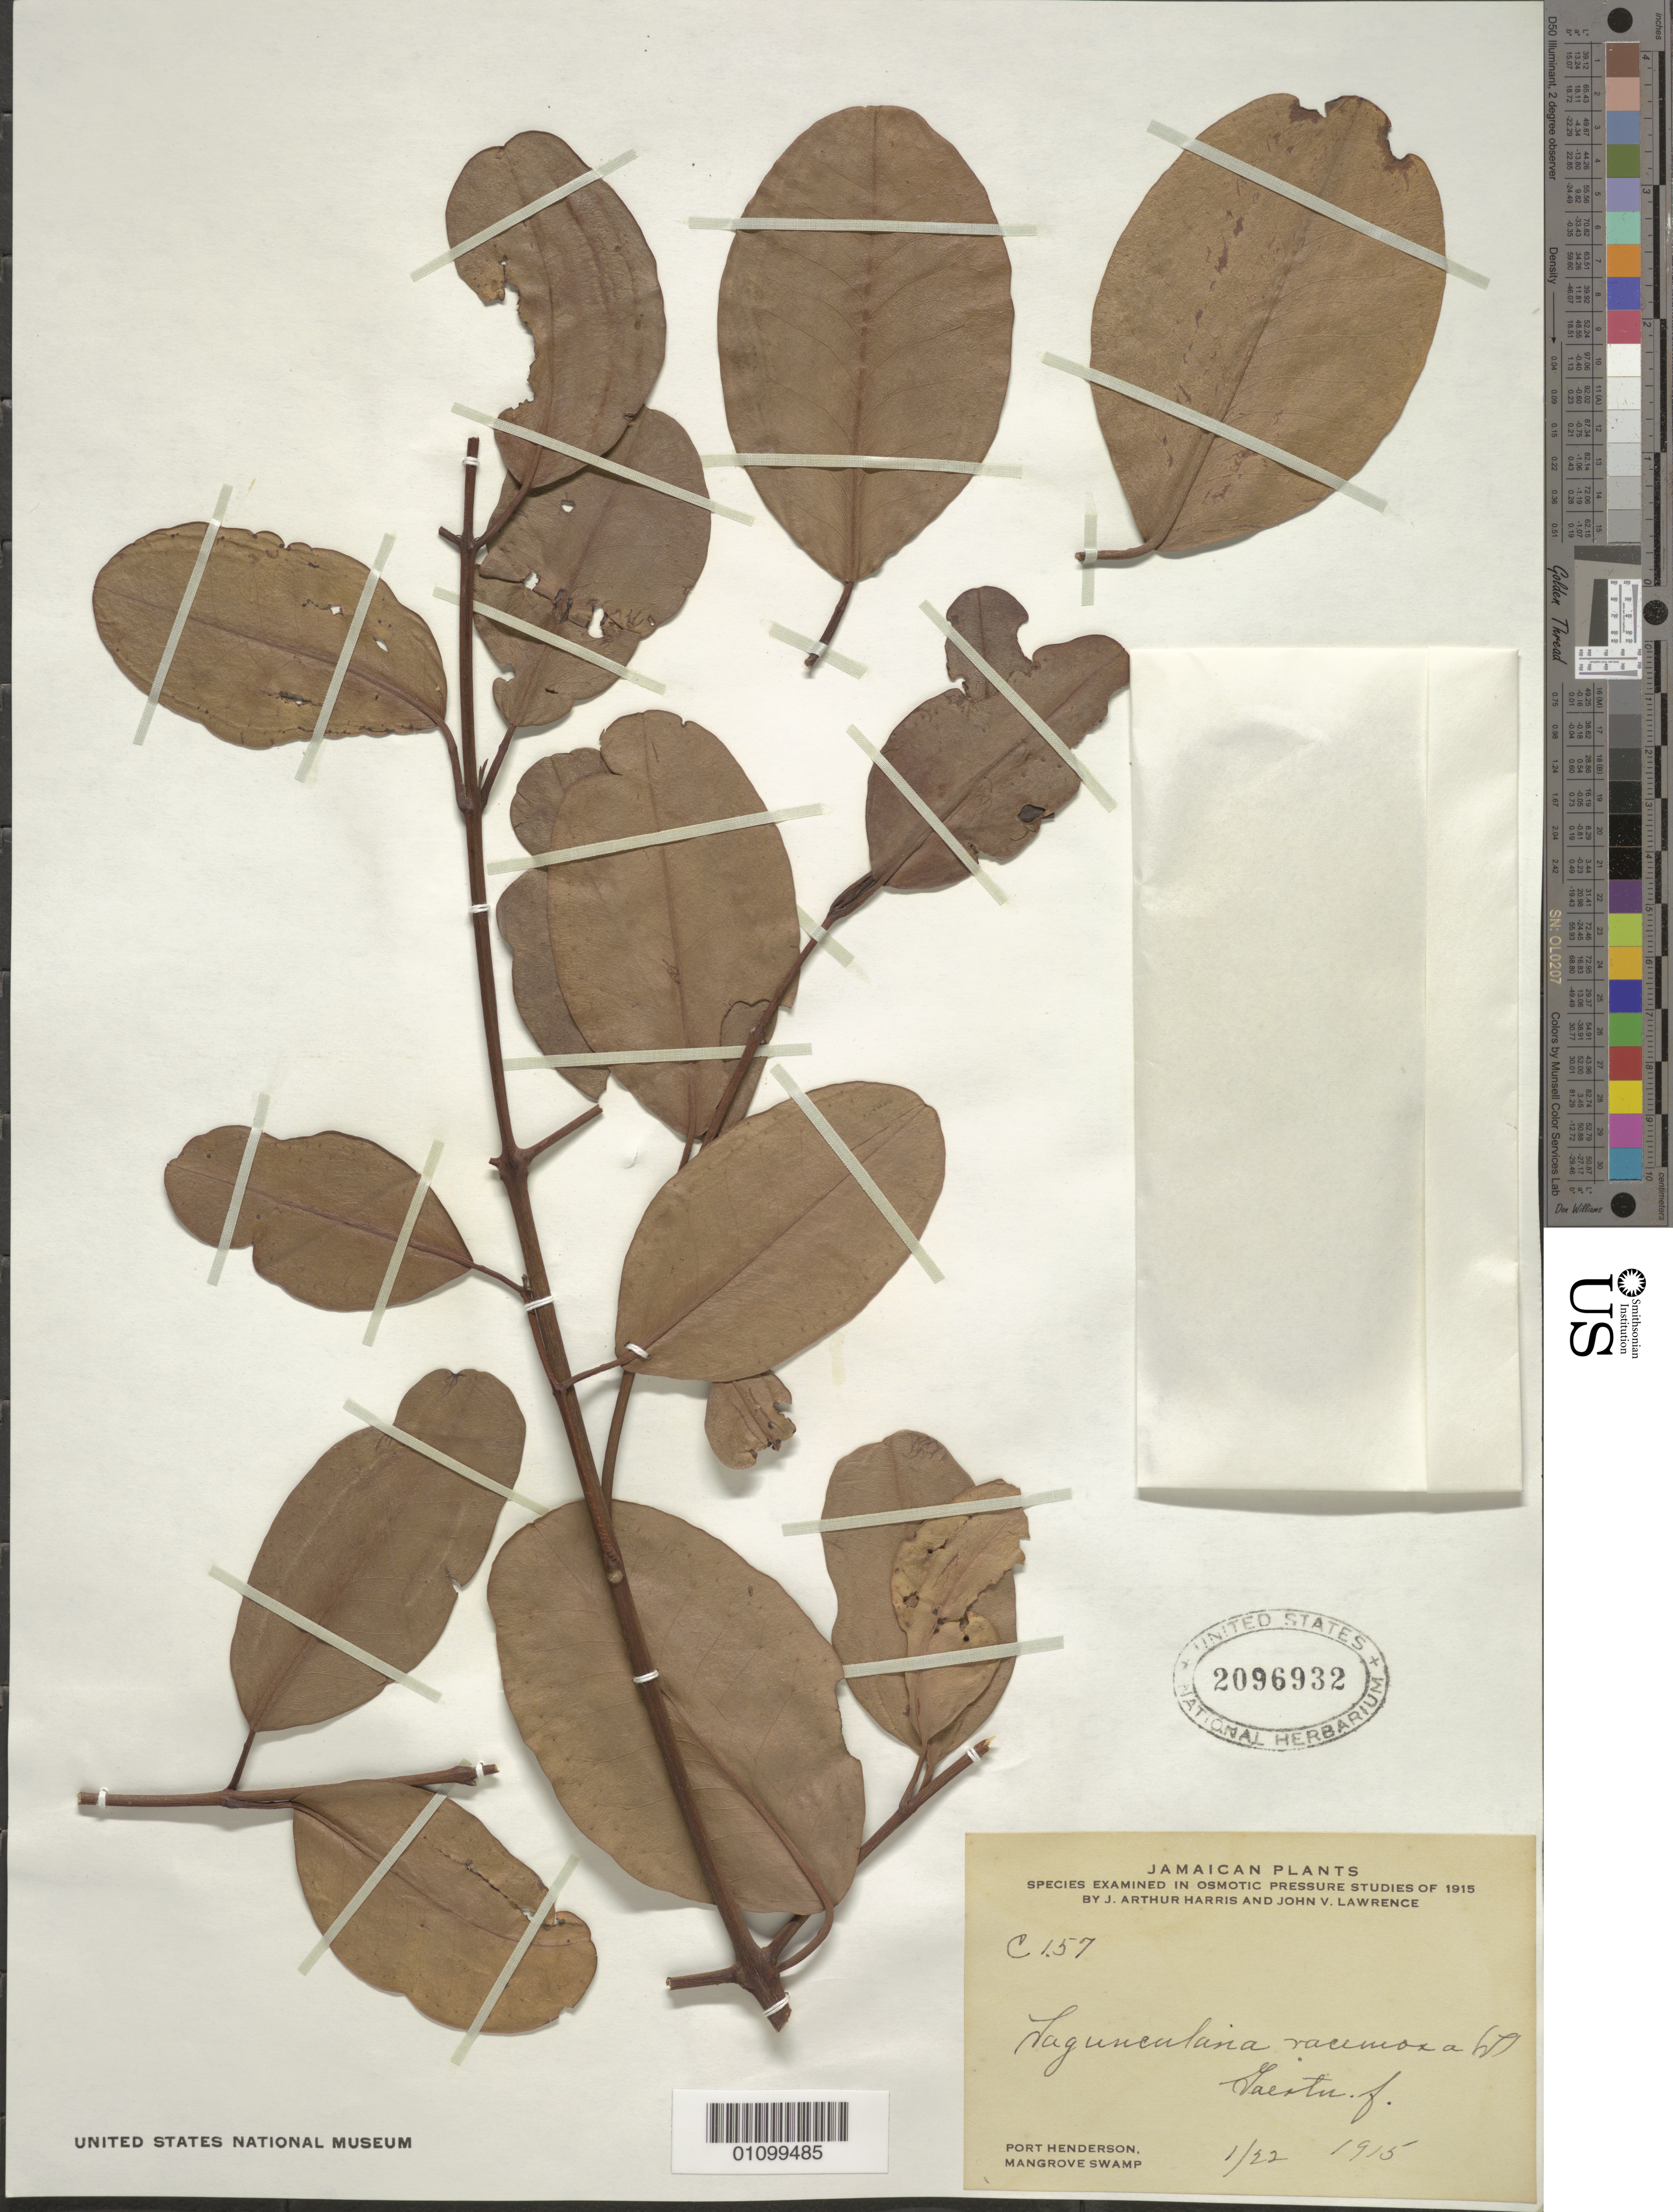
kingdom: Plantae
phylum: Tracheophyta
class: Magnoliopsida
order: Myrtales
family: Combretaceae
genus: Laguncularia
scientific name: Laguncularia racemosa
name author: (L.) C.F. Gaertn.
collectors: J. A. Harris & J. Lawrence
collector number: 157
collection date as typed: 22 Jan 1915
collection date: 1915-01-22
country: Jamaica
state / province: Saint Catherine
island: Jamaica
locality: Port Henderson, mangrove swamp.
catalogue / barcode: US 2096932